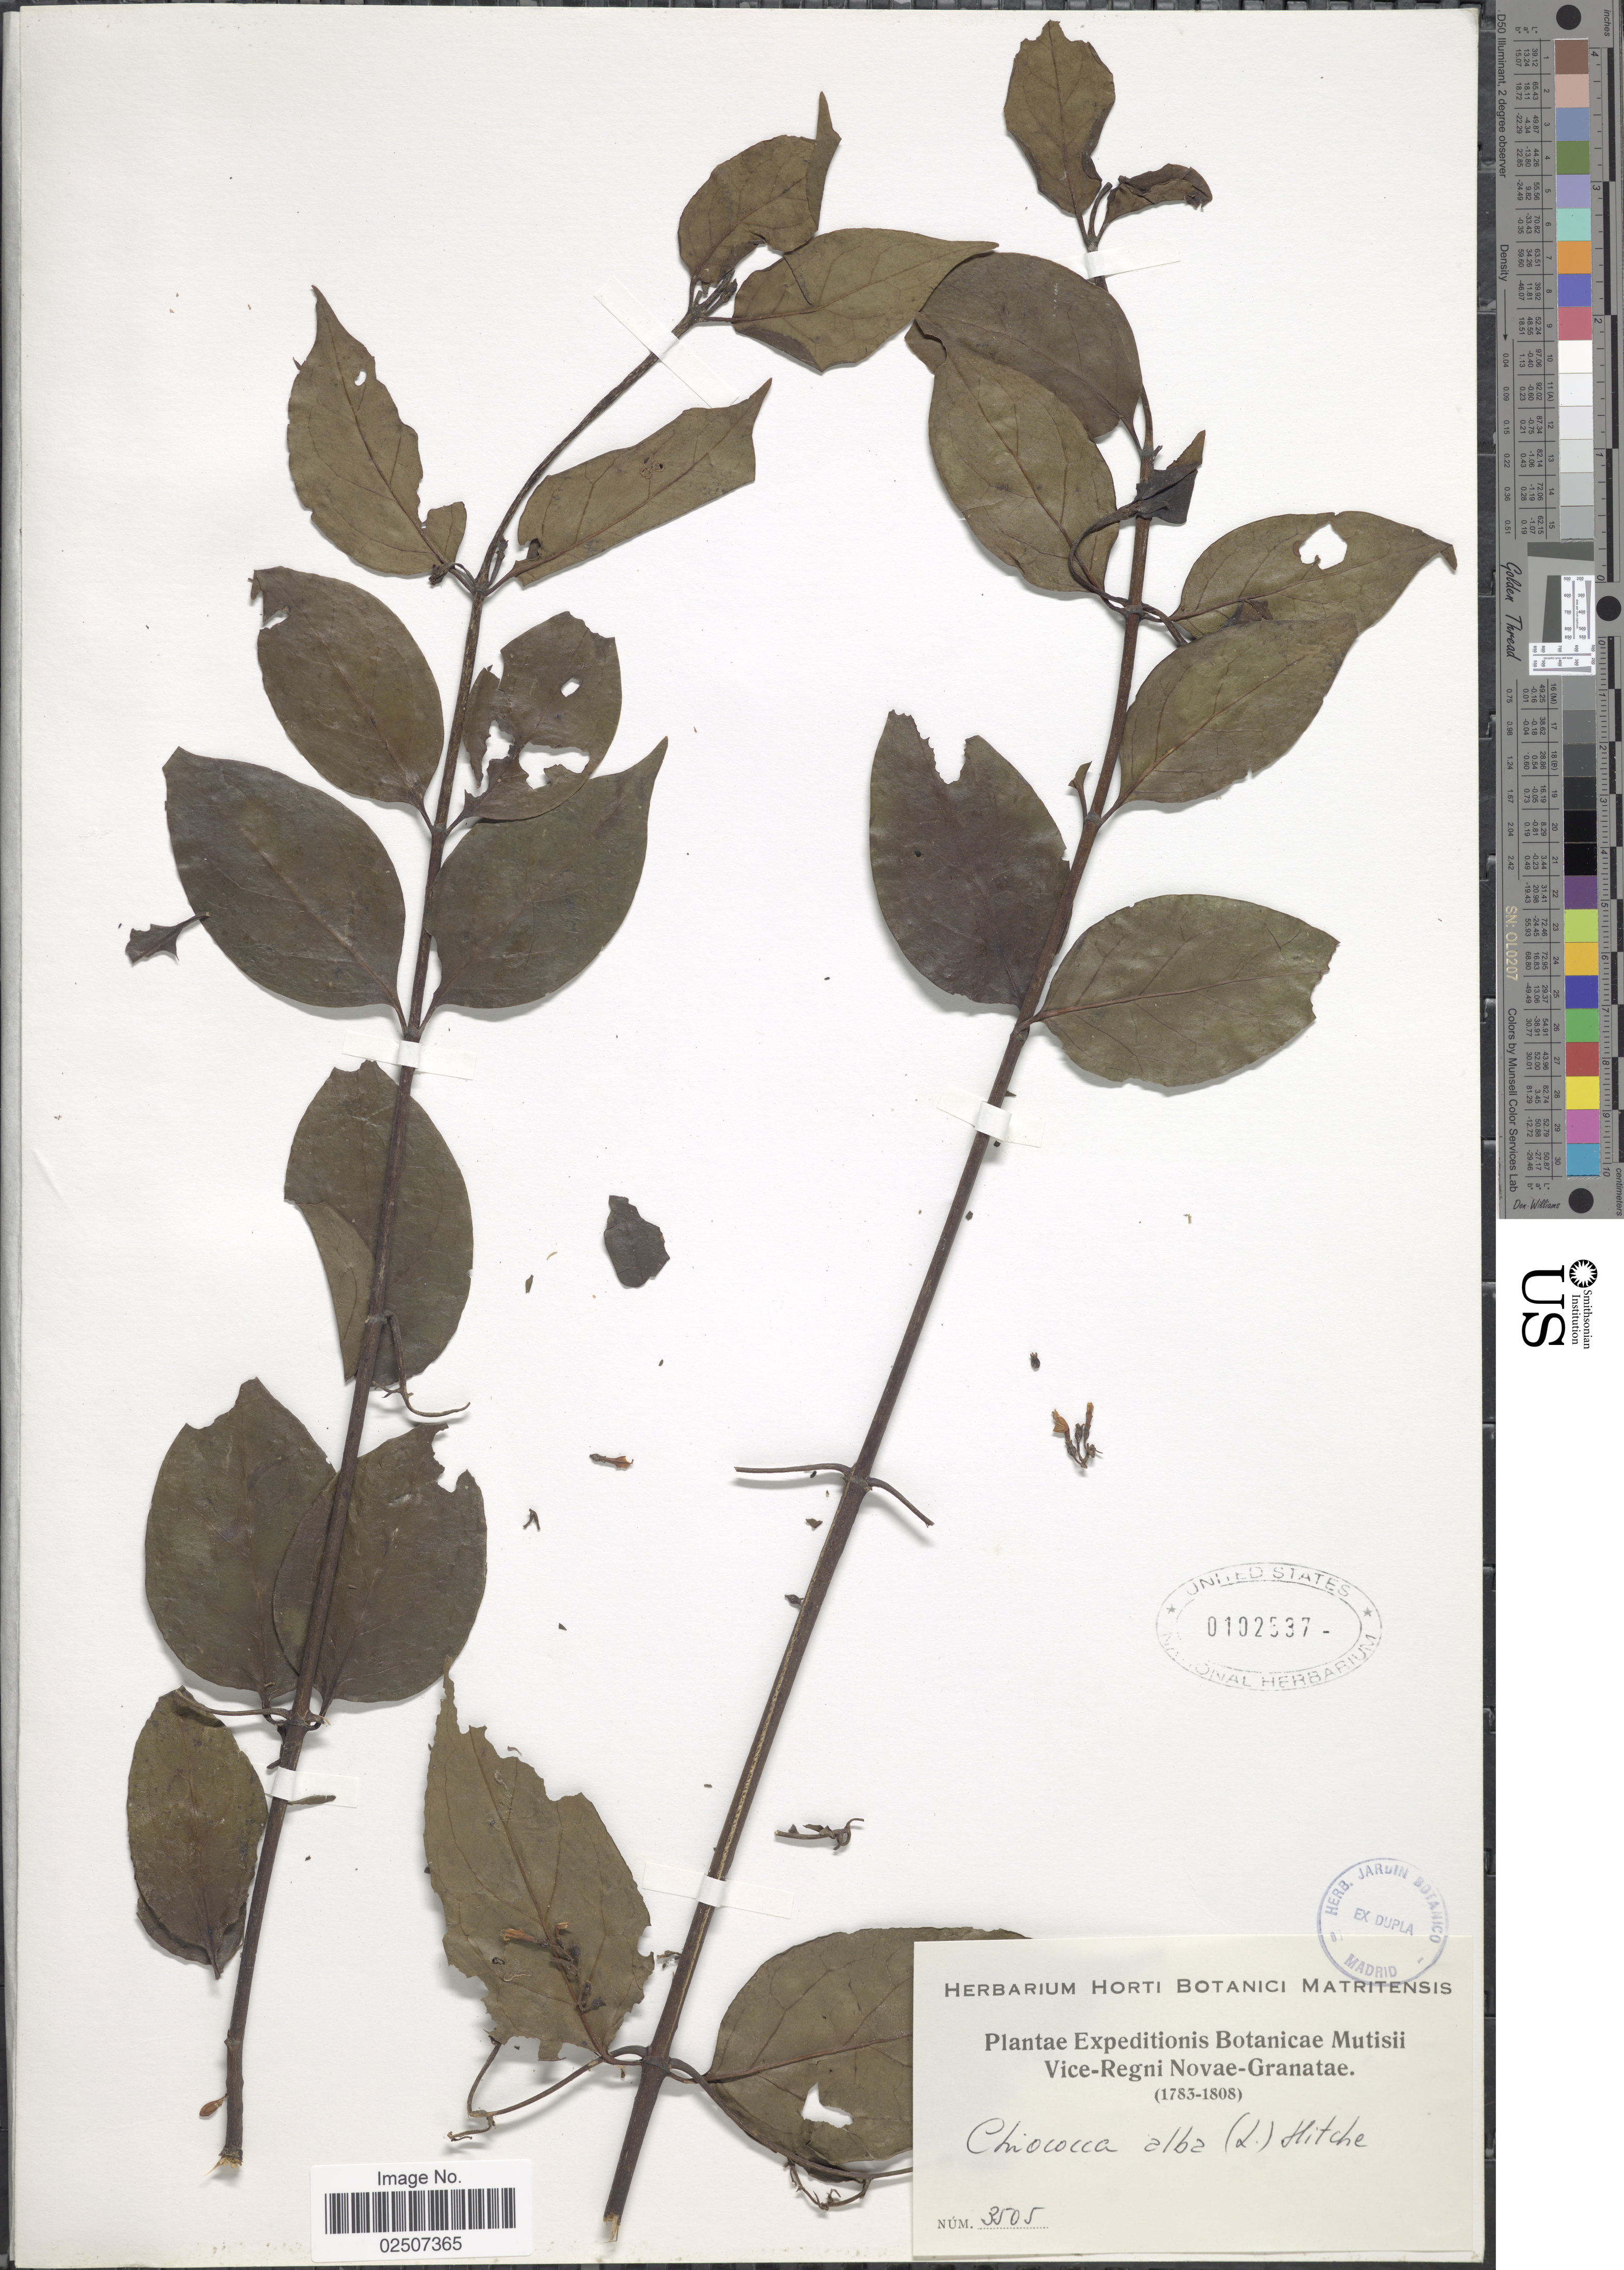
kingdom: Plantae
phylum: Tracheophyta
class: Magnoliopsida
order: Gentianales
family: Rubiaceae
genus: Chiococca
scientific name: Chiococca alba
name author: (L.) Hitchc.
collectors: ex herb. Horti Botanici Matritensis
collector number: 3505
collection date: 1783/1808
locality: Vice-Regni Novae-Granatae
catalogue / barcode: US 102537